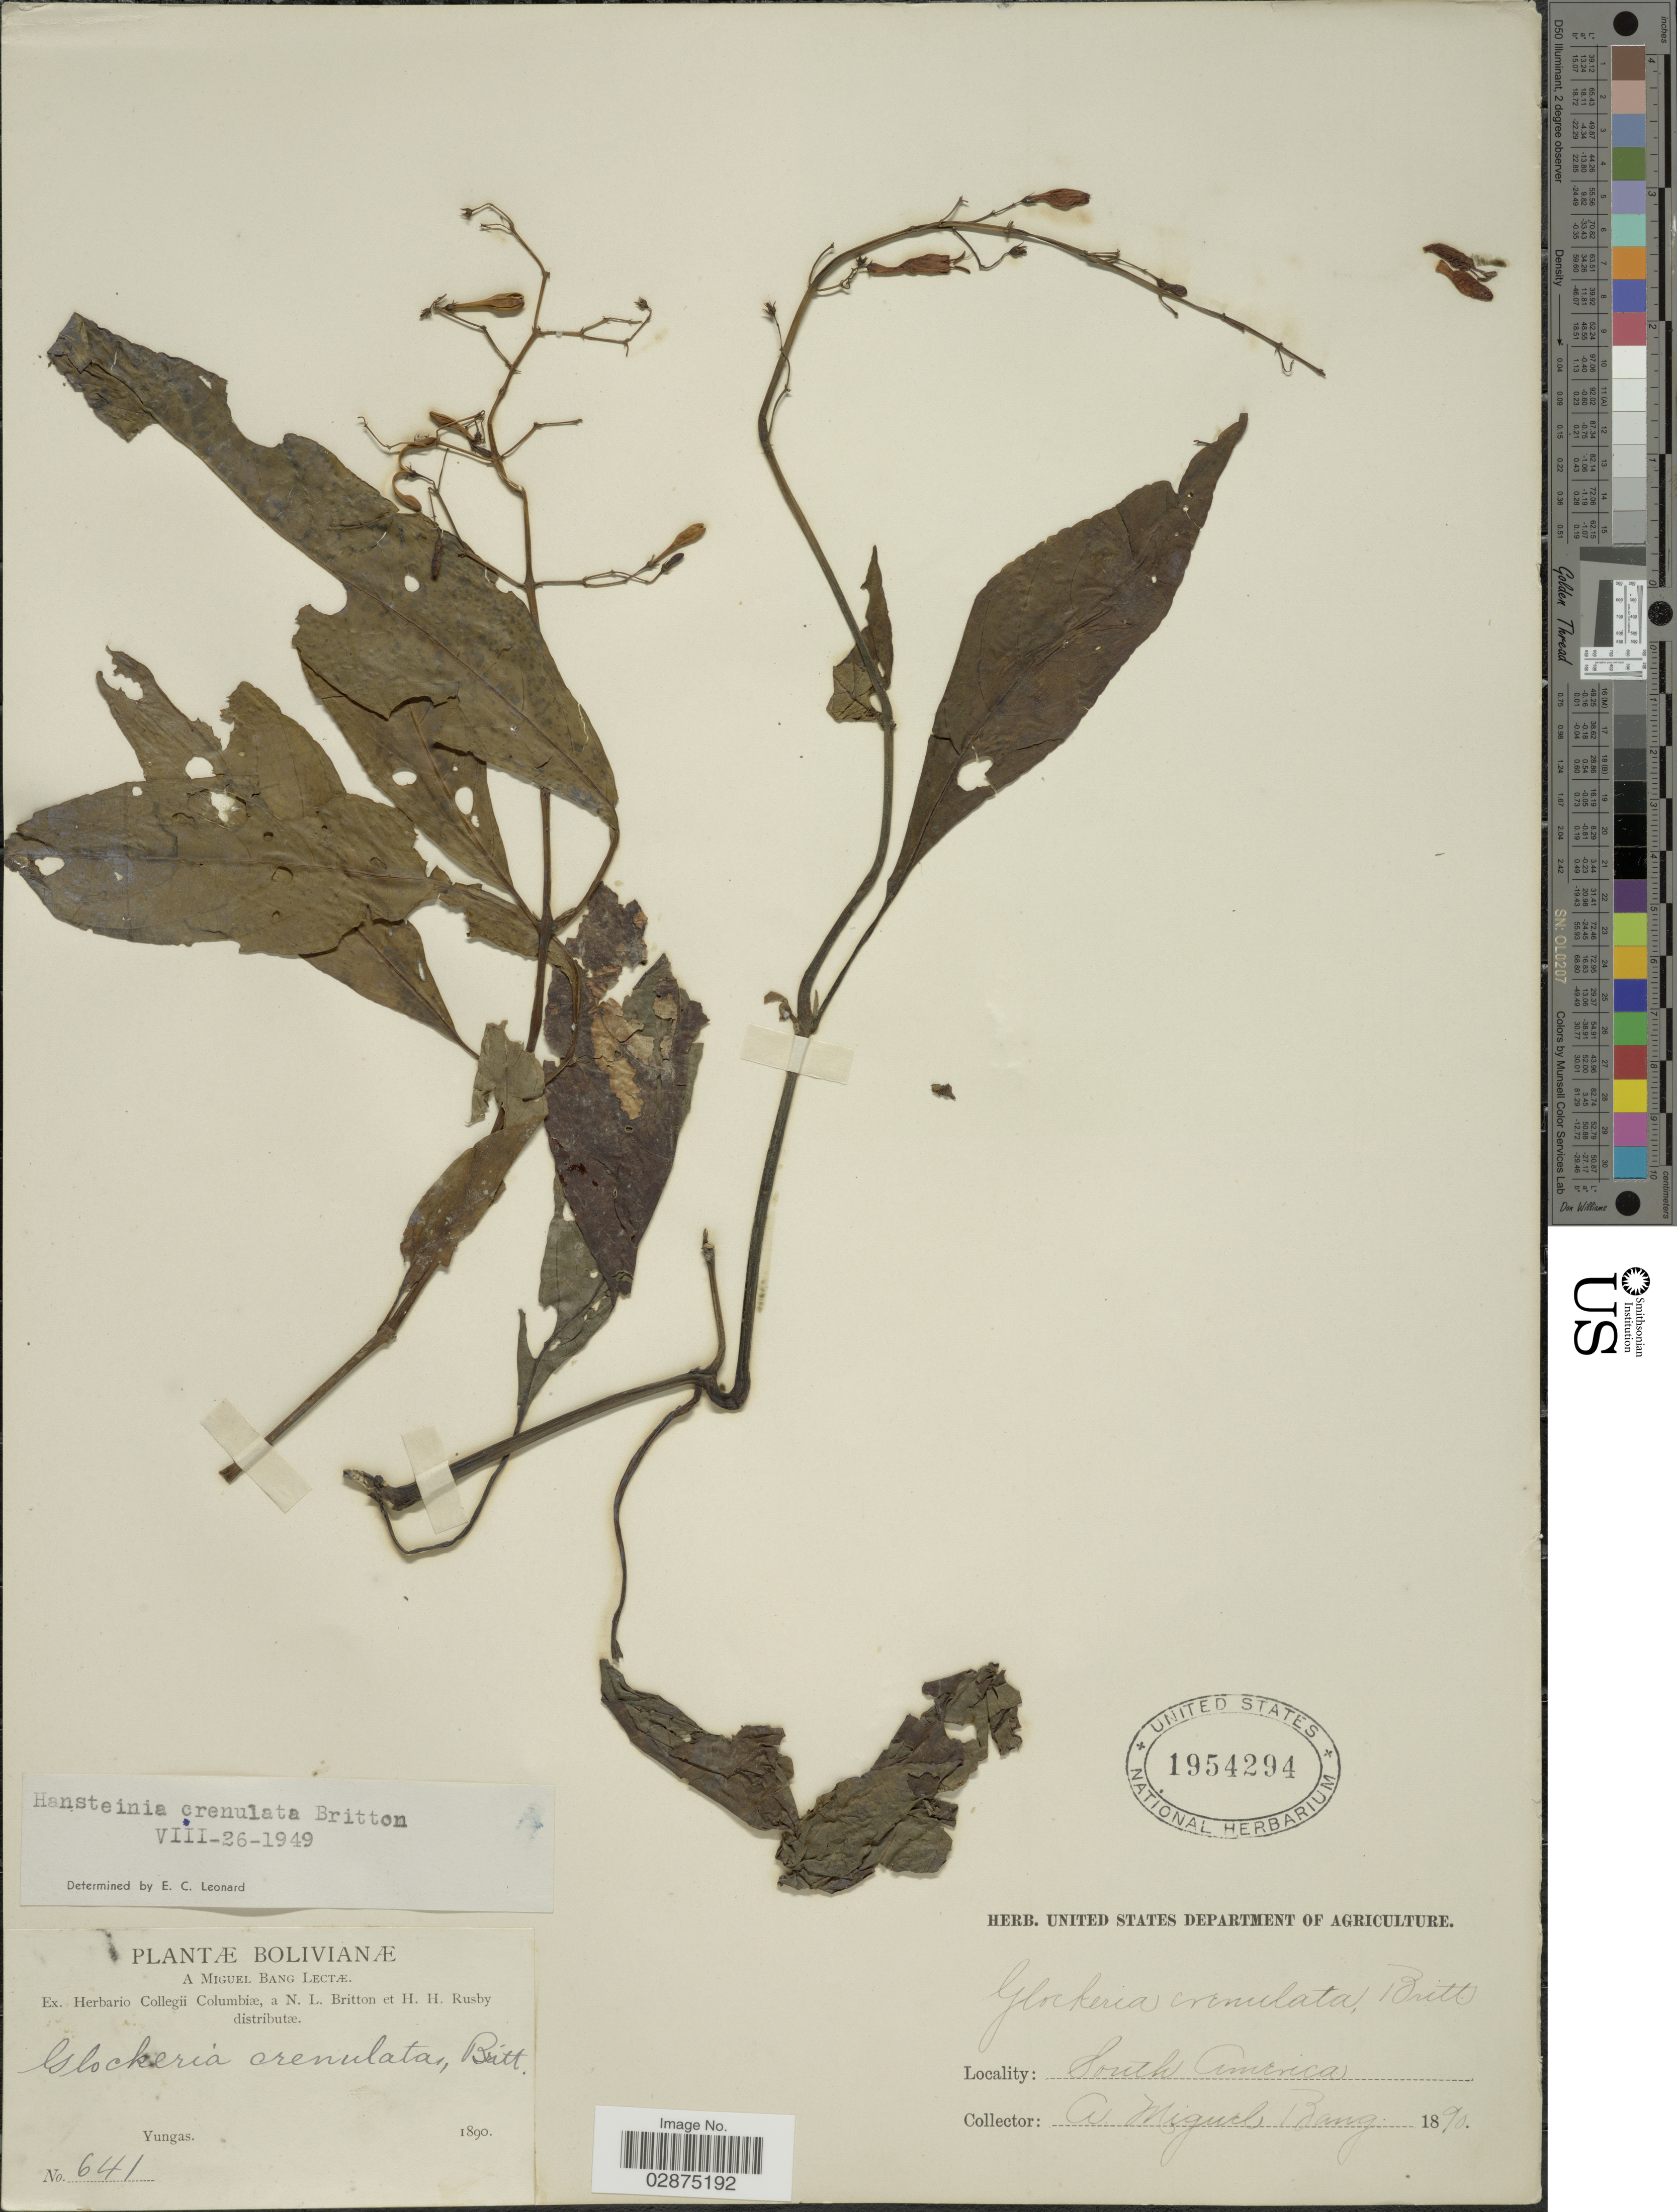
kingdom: Plantae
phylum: Tracheophyta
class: Magnoliopsida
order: Lamiales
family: Acanthaceae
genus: Stenostephanus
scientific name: Stenostephanus crenulatus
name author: (Britton ex Rusby) Wassh.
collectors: M. Bang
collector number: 641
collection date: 1890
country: Bolivia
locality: Bolivianæ. Yungas.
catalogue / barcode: US 1954294